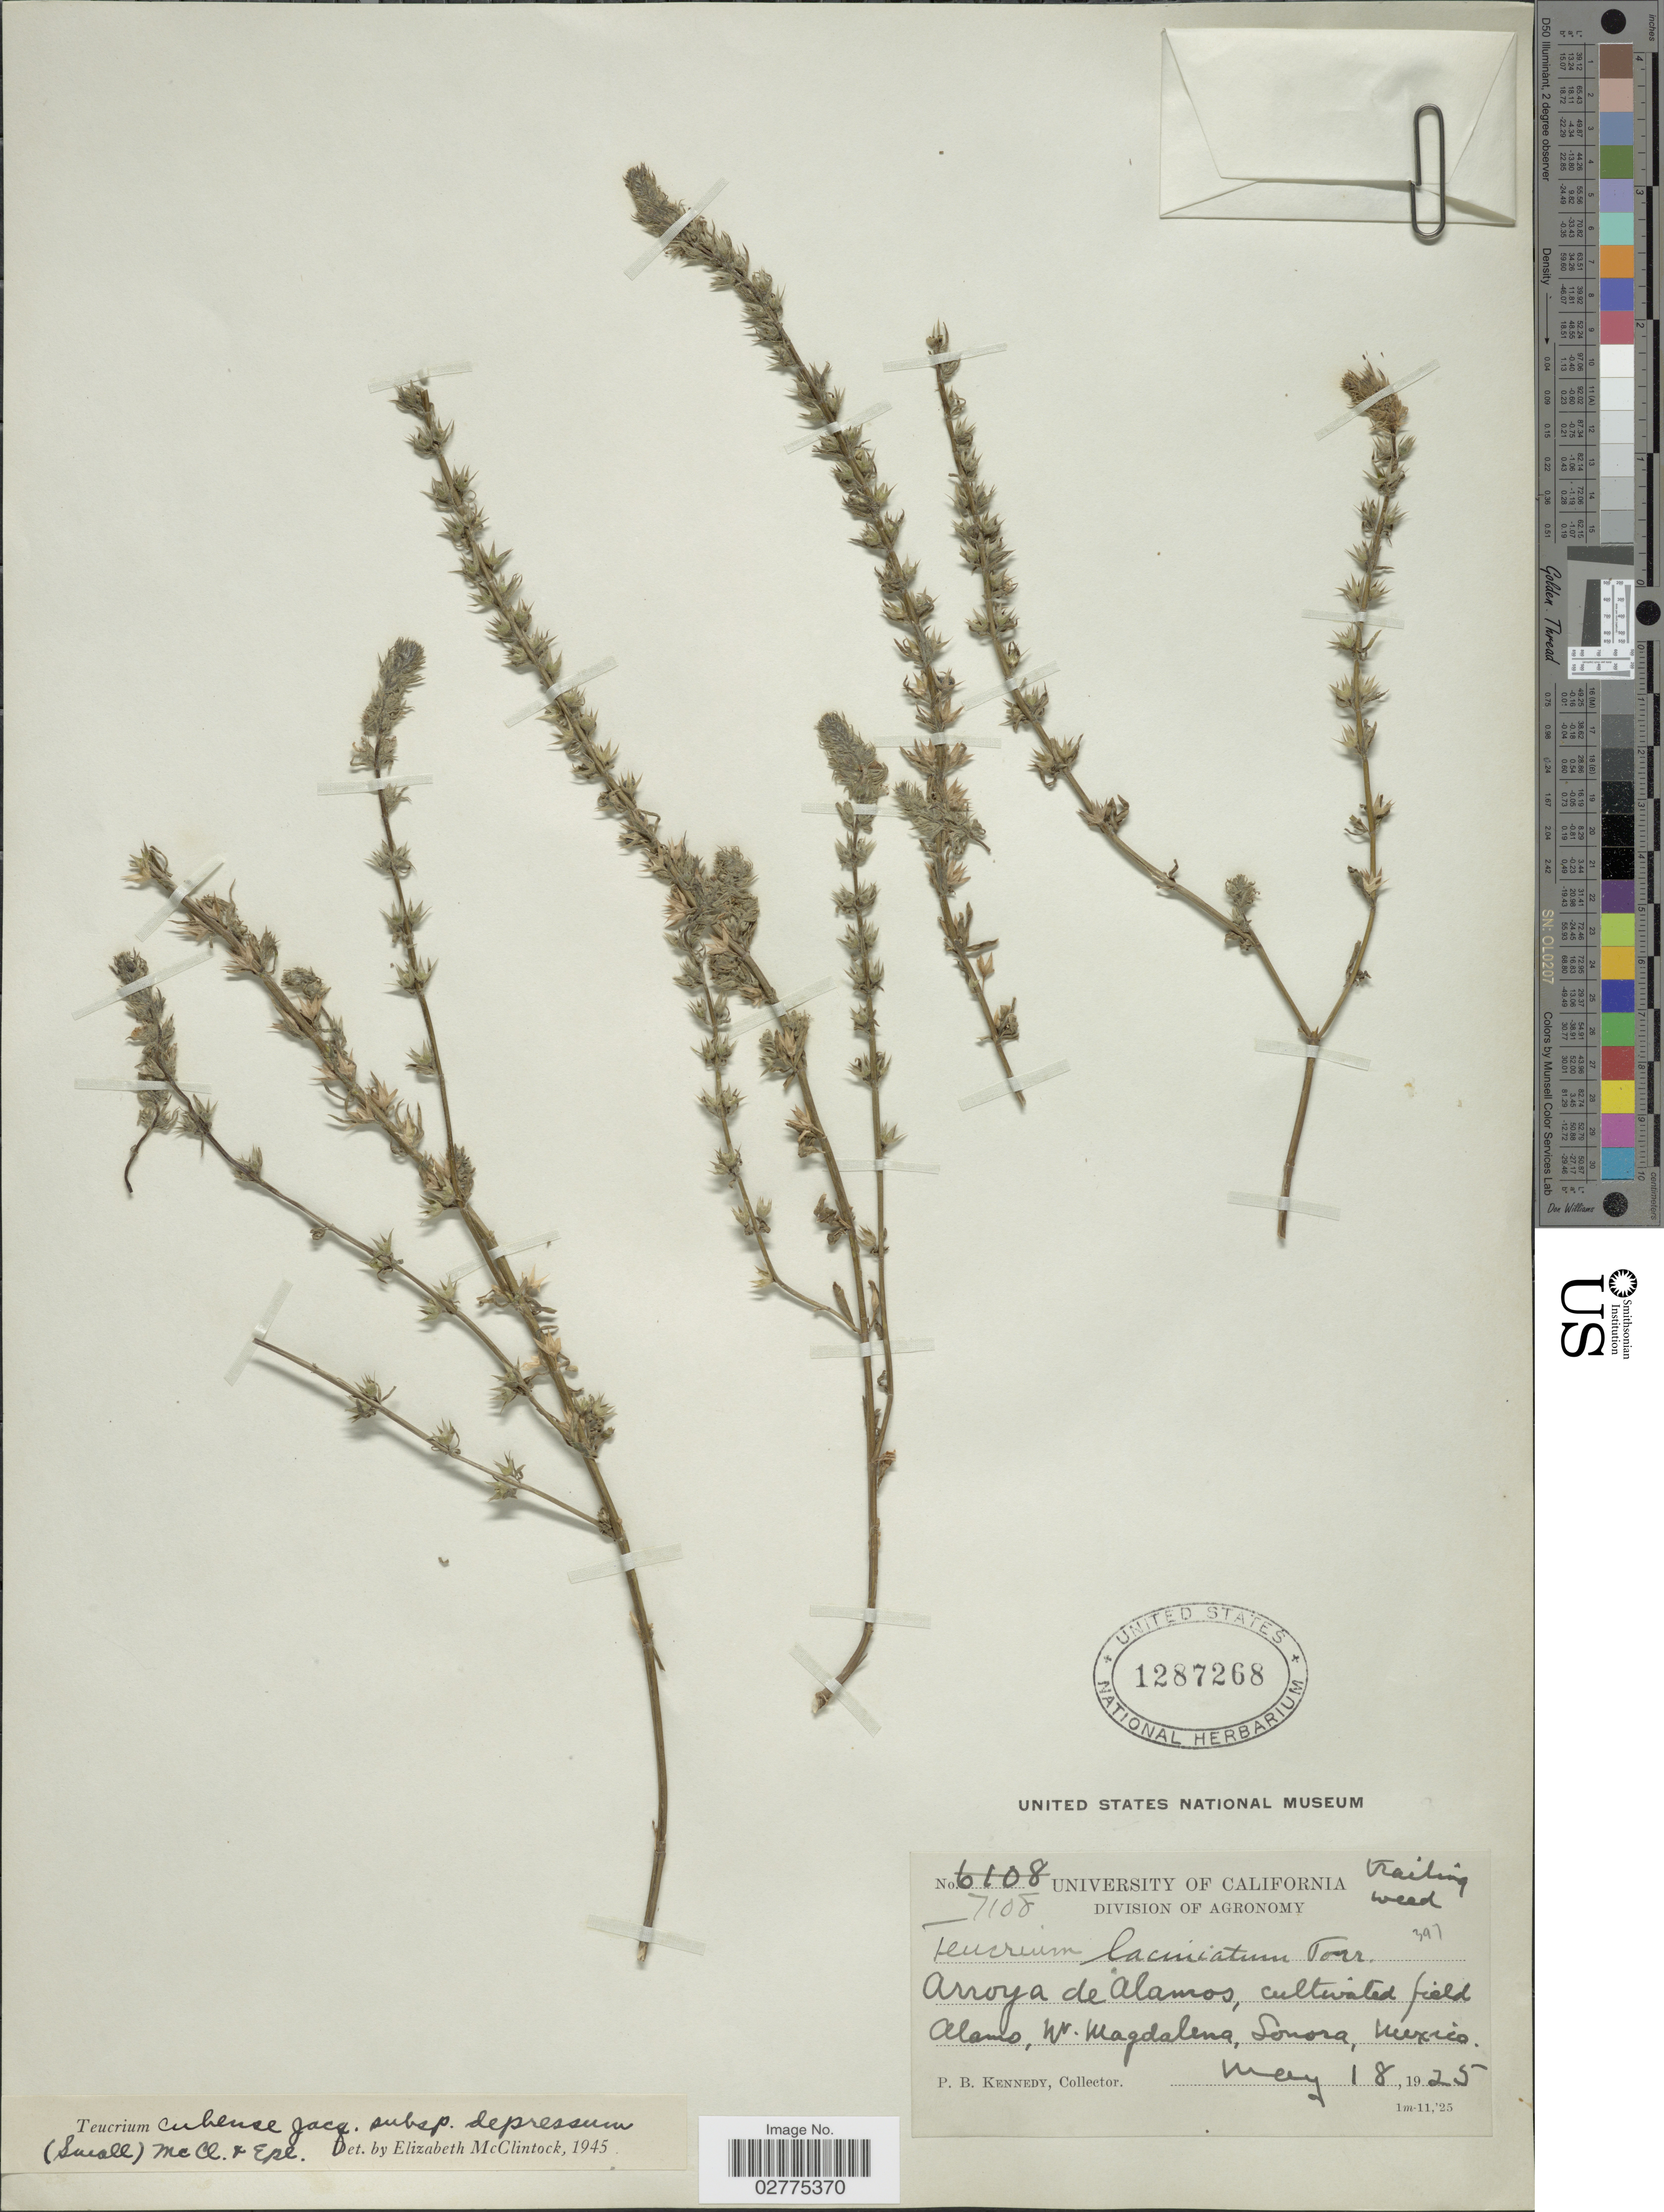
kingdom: Plantae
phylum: Tracheophyta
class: Magnoliopsida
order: Lamiales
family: Lamiaceae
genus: Teucrium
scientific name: Teucrium cubense subsp. depressum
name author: (Small) E. M. McClint. & Epling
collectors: P. B. Kennedy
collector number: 7108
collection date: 1925-01-18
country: Mexico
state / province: Sonora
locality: Arroya de Alamos, cultivated field, Alamo, W. Magdalena, Sonora, Mexico.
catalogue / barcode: US 1287268